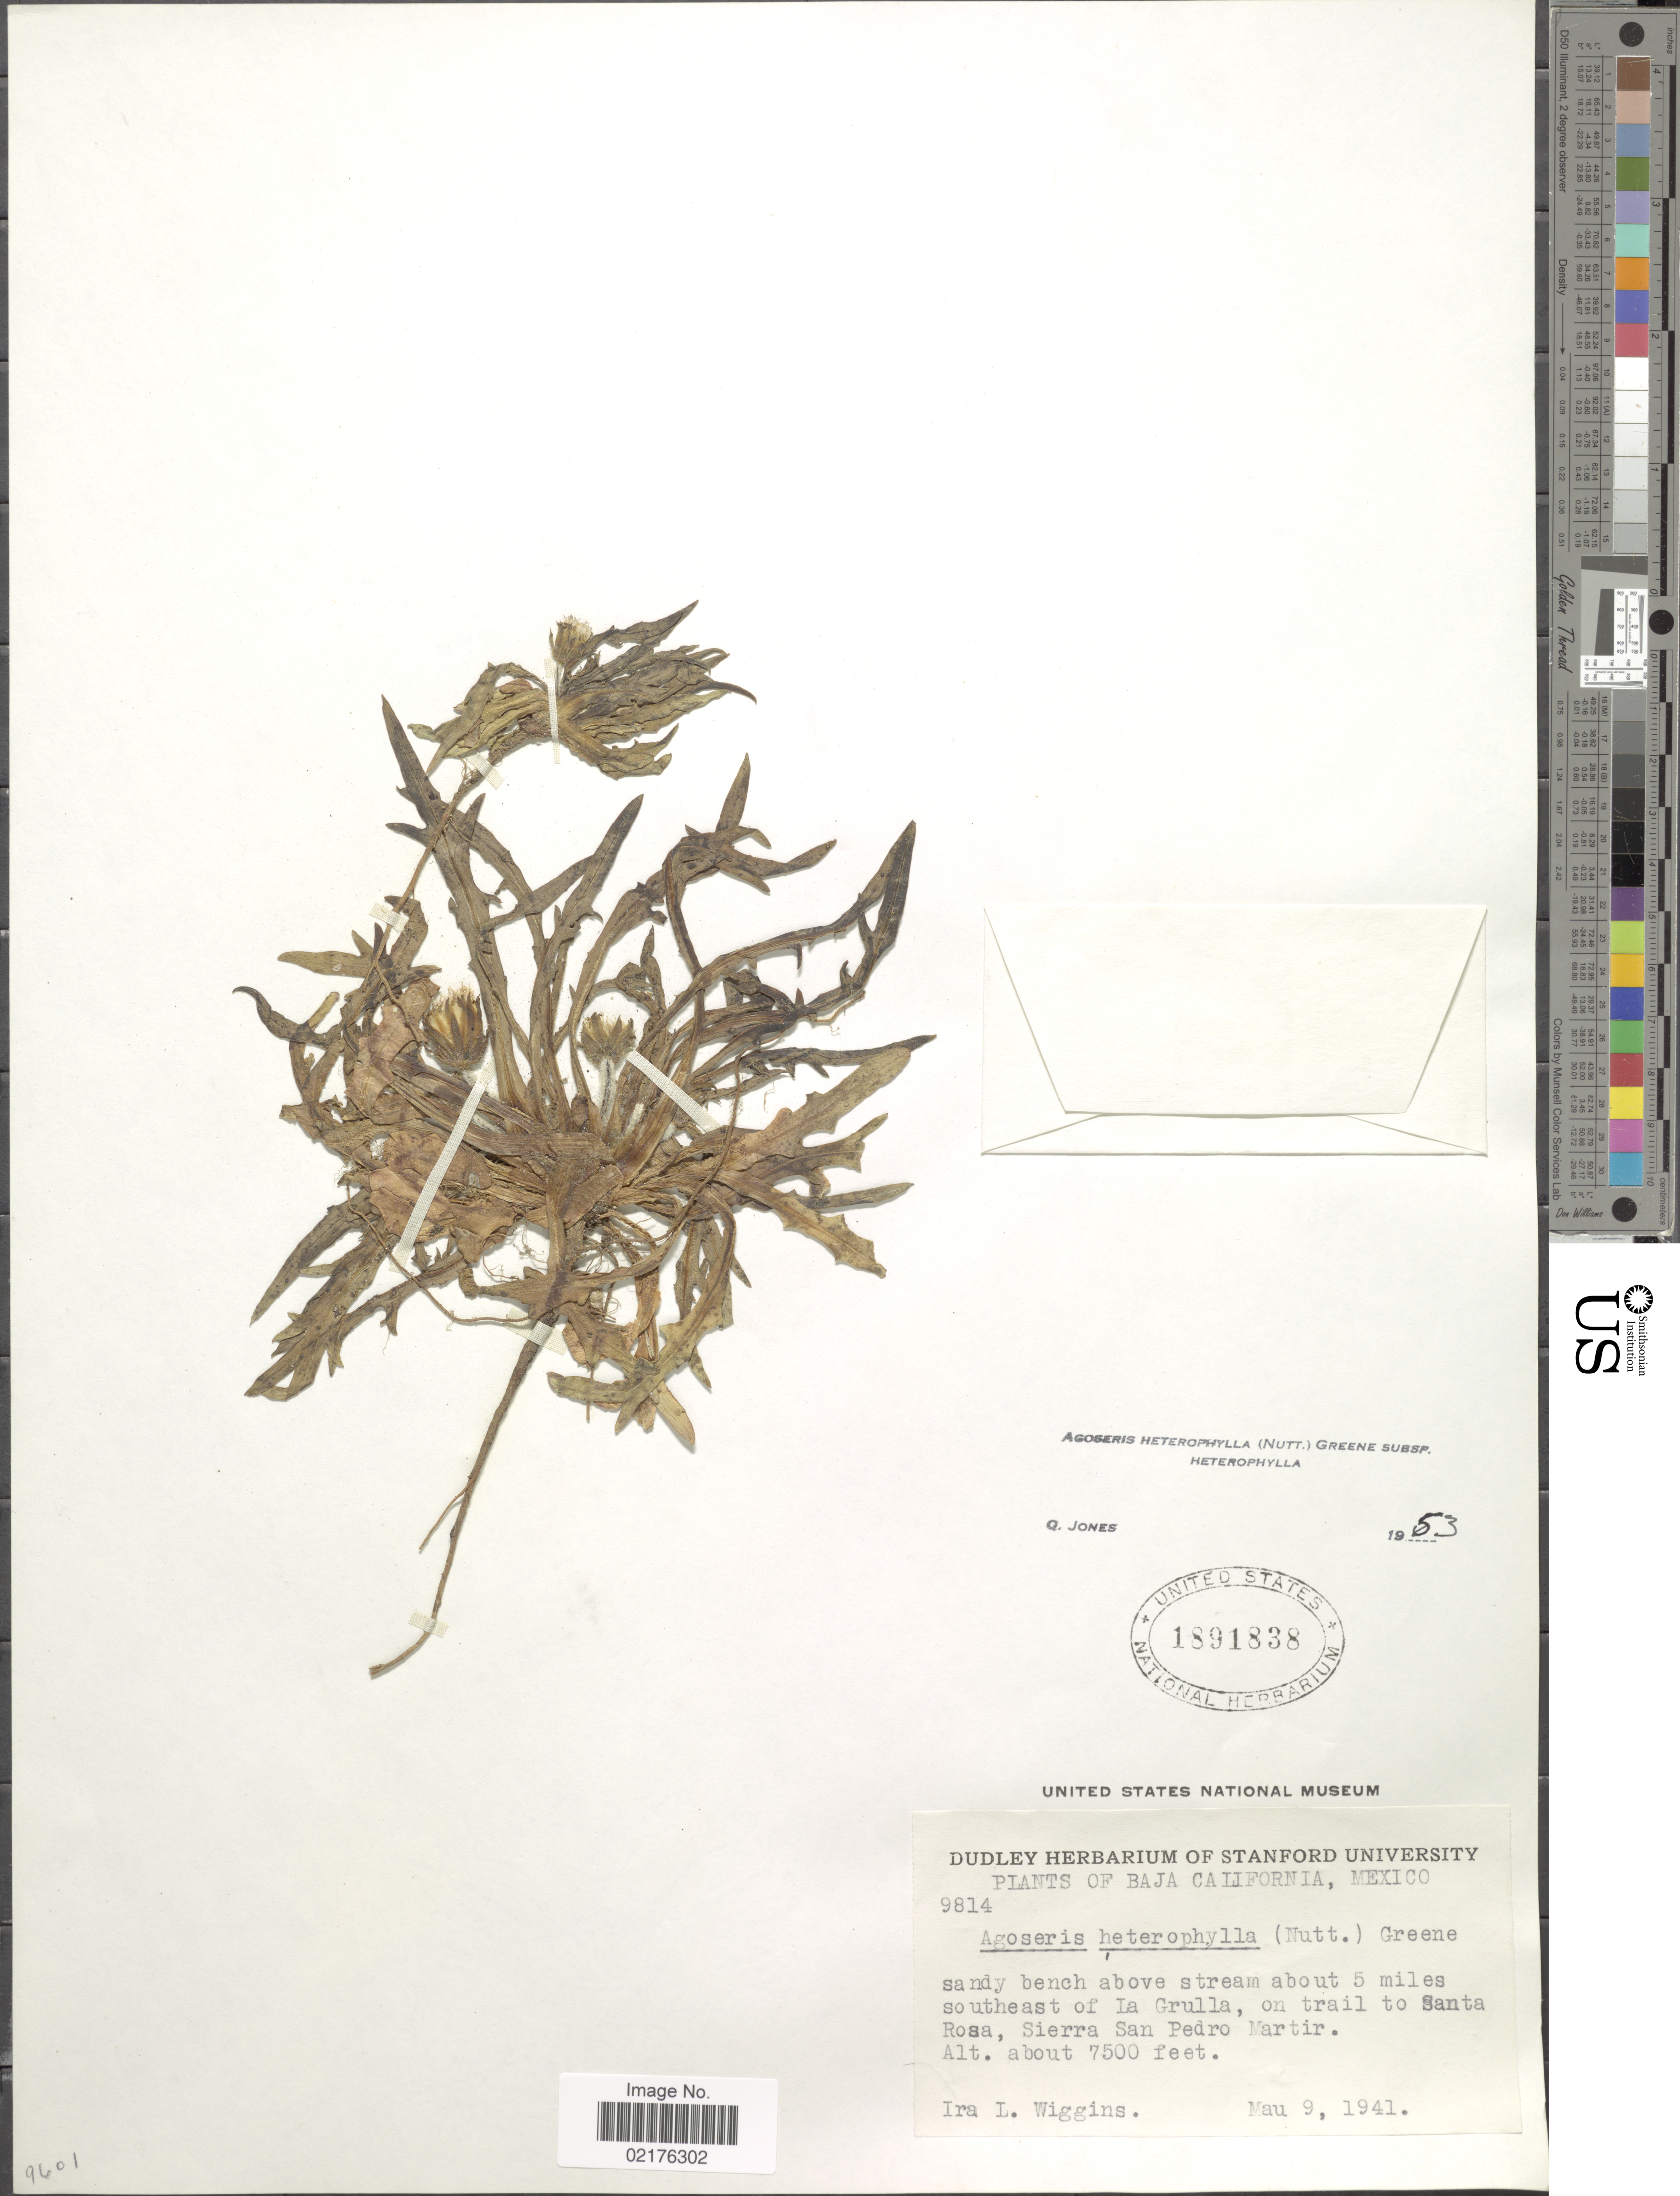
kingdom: Plantae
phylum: Tracheophyta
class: Magnoliopsida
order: Asterales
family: Asteraceae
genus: Agoseris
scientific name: Agoseris heterophylla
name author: (Nutt.) Greene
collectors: I. L. Wiggins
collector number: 9814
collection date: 1941-05-09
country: Mexico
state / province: Baja California Norte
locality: Baja California, Mexico, sandy beach above stream about 5 miles southeast of La Grulla, on trail to Santa Rosa, Sierra San Pedro Martir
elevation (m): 2286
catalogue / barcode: US 1891838